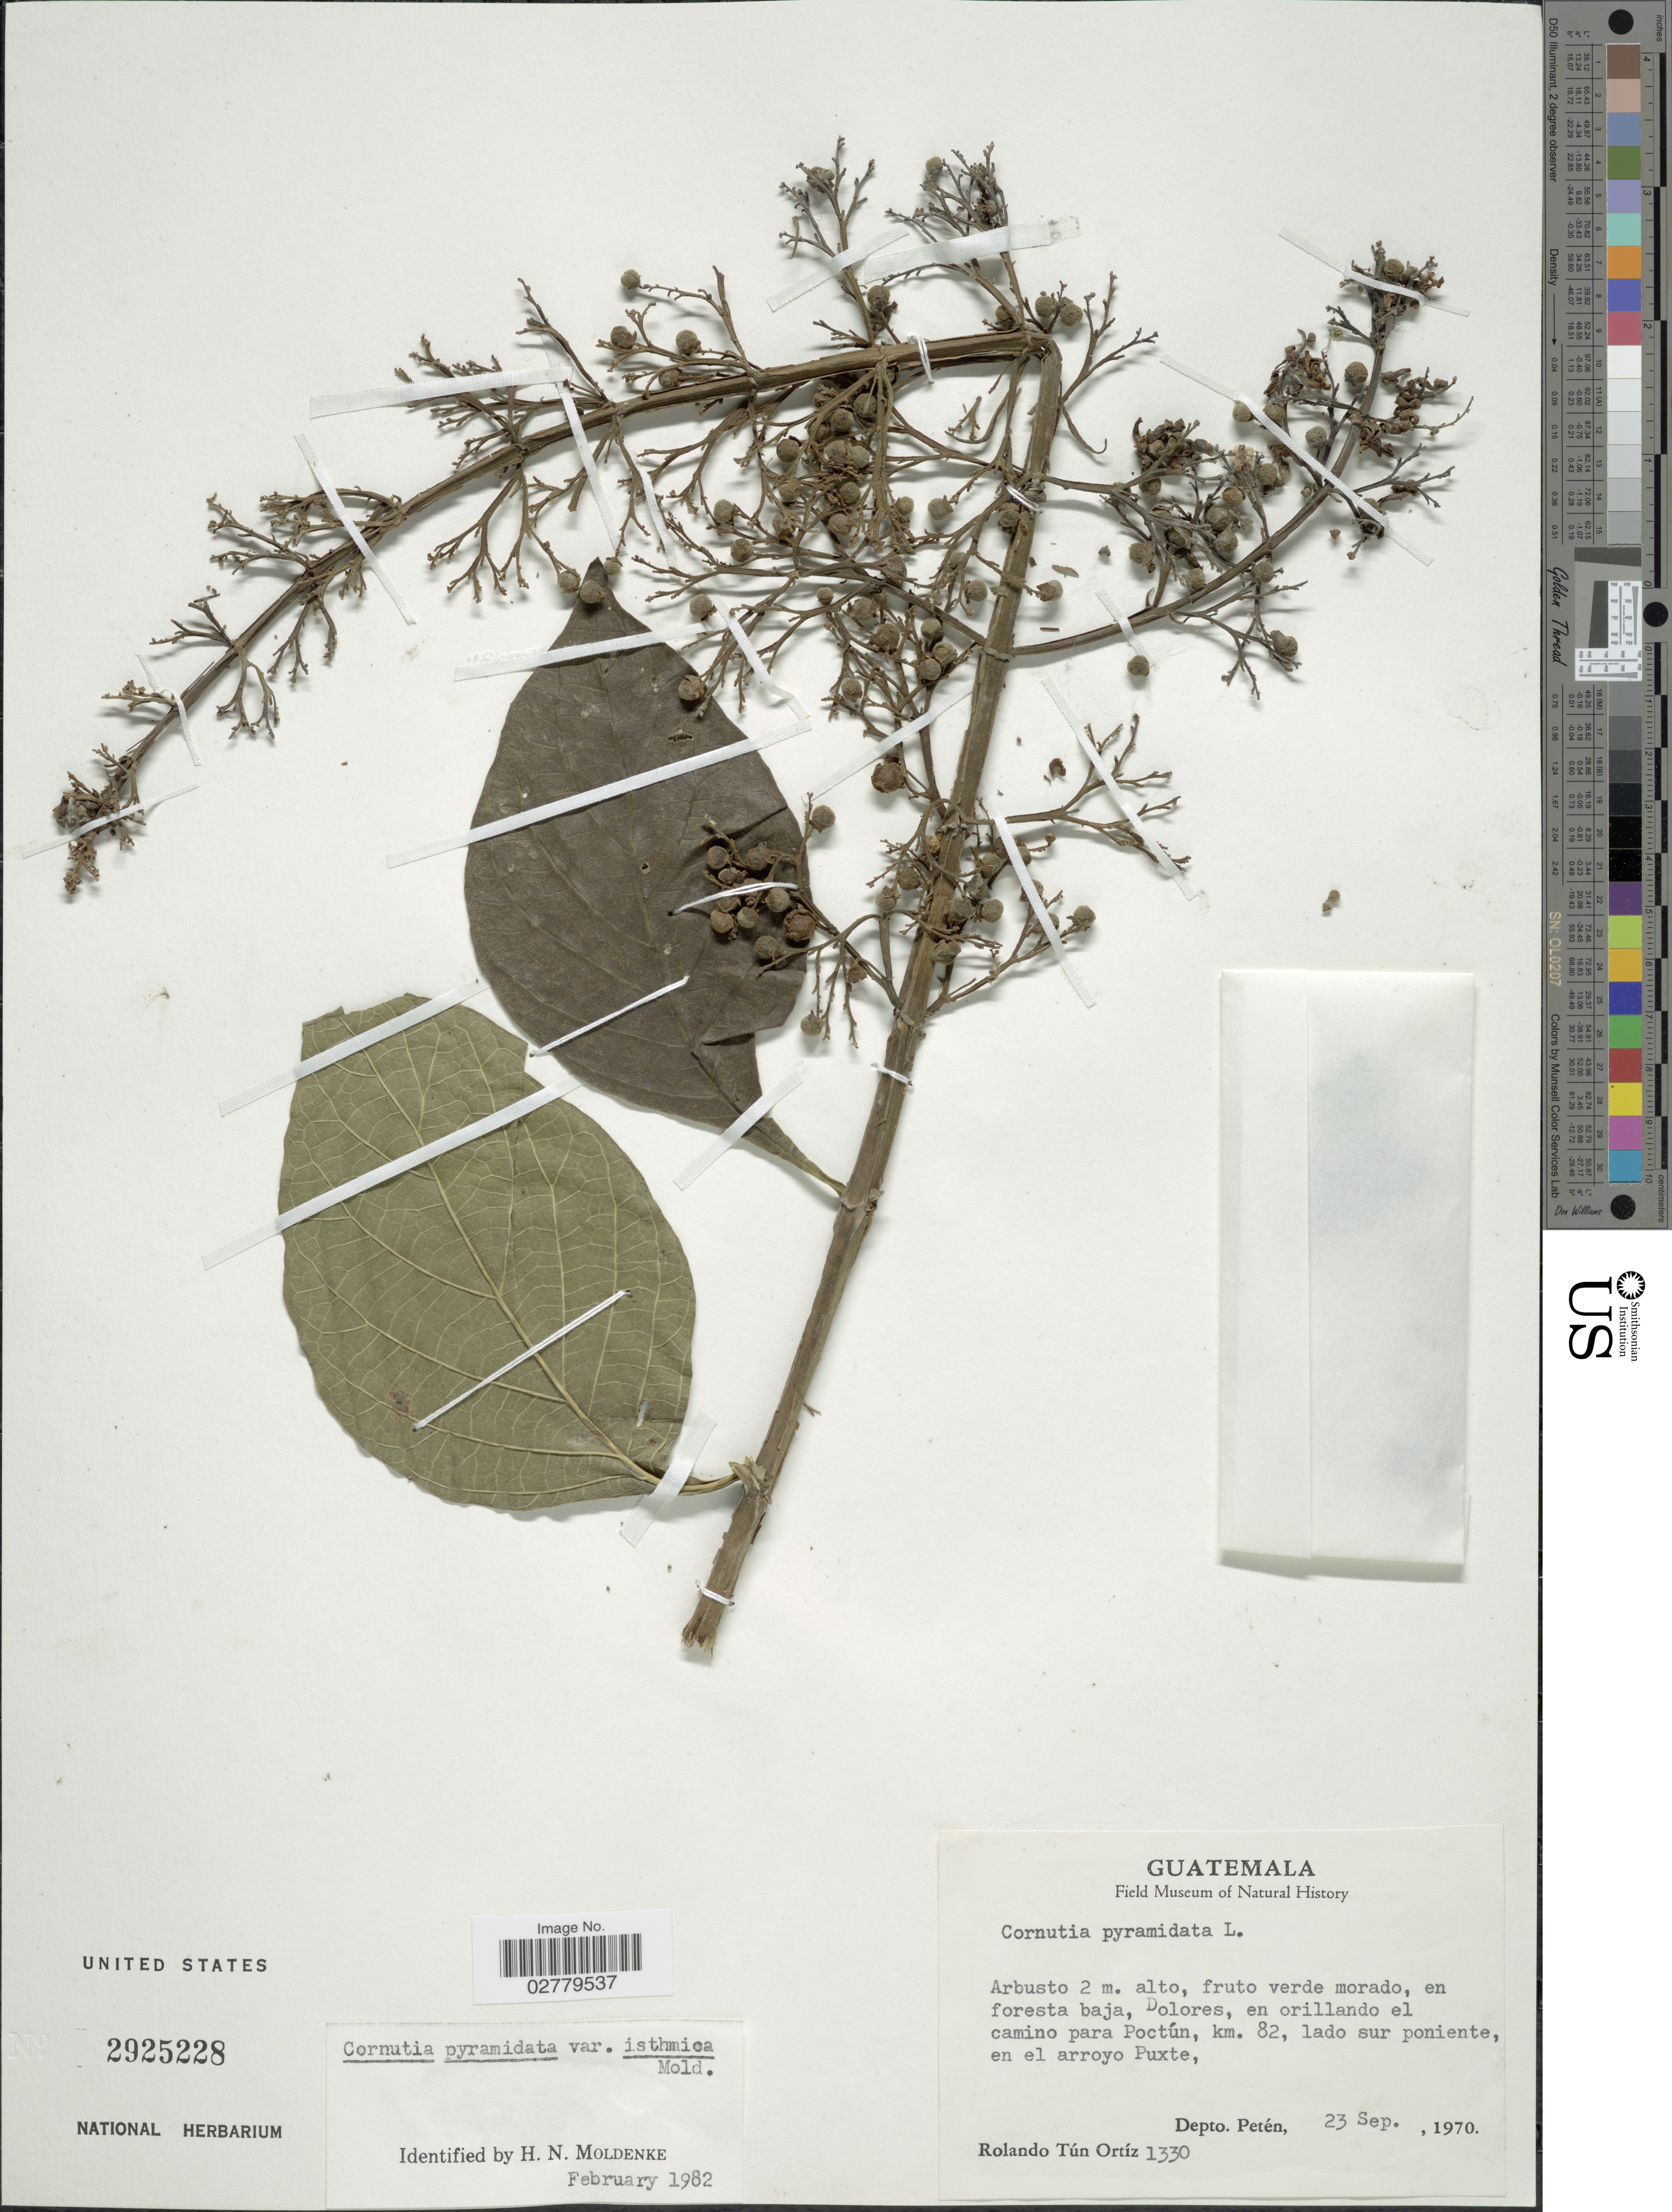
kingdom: Plantae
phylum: Tracheophyta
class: Magnoliopsida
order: Lamiales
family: Lamiaceae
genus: Cornutia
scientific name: Cornutia pyramidata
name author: L.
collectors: R. Tún Ortíz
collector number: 1330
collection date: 1970-09-23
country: Guatemala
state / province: El Petén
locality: Dolores, en orillando el camino para Poctún, km. 82, lado sur poniente, en el arroyo Puxte, Depto. Petén.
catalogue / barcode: US 2925228